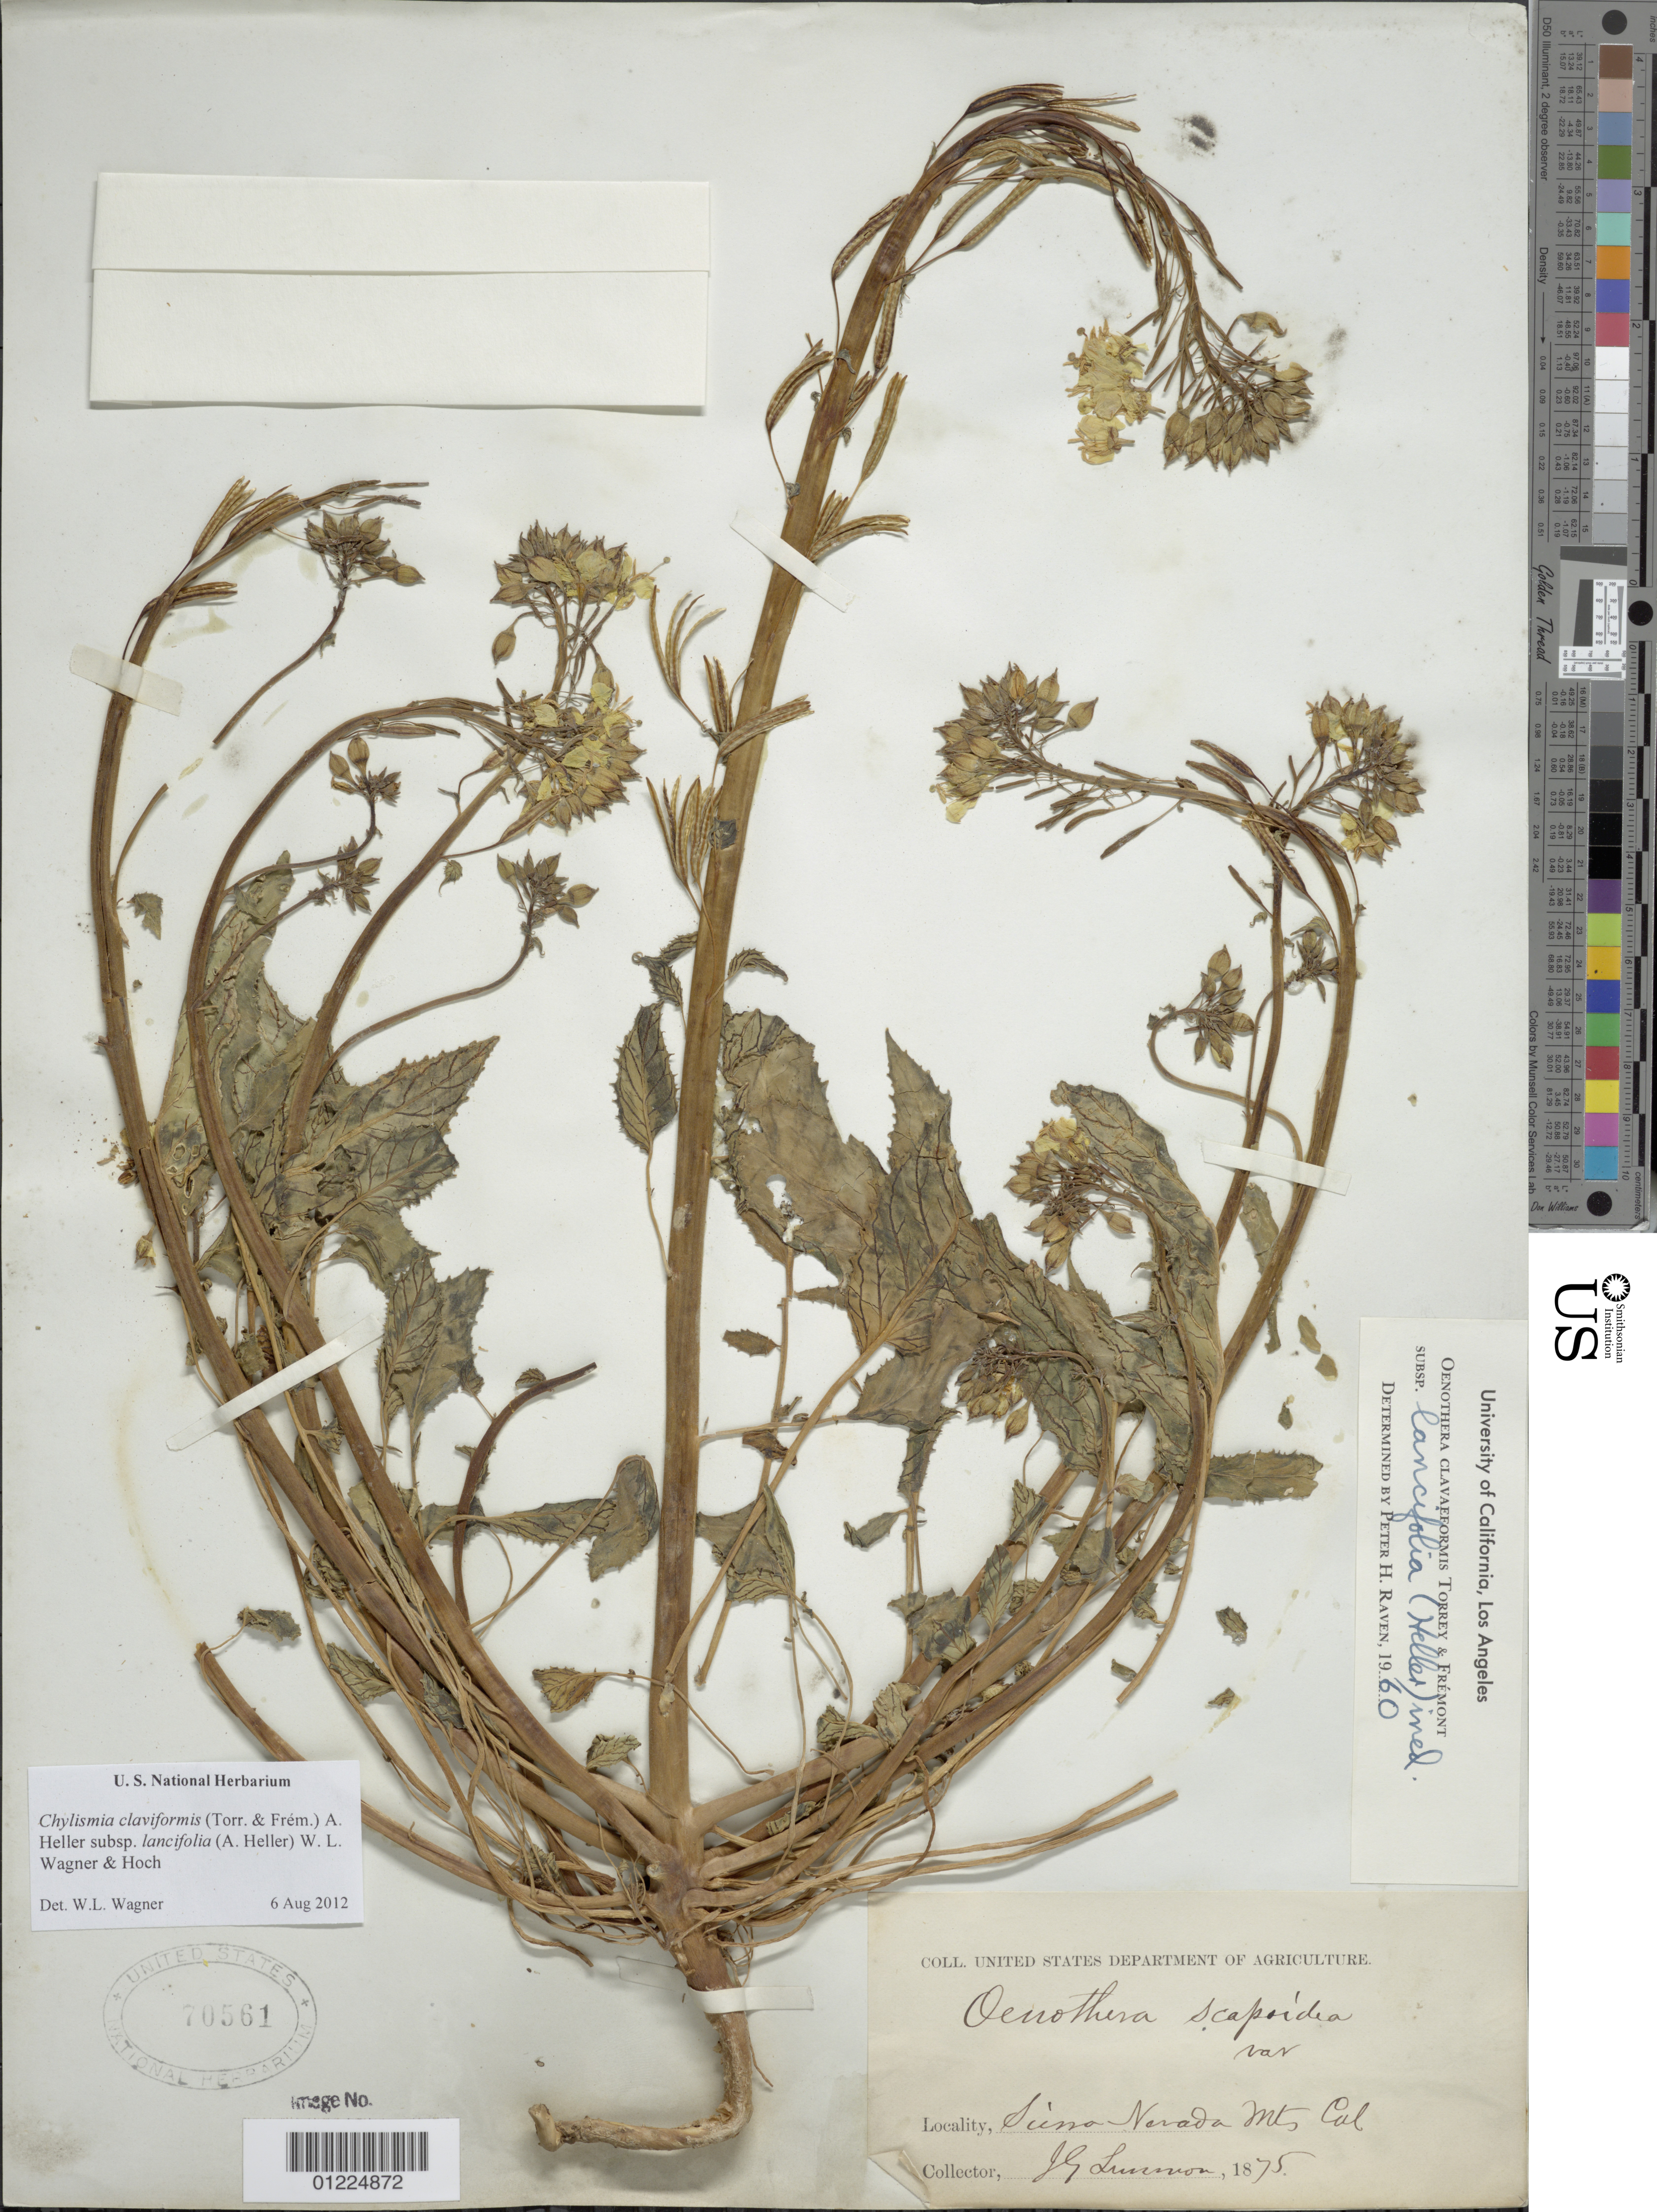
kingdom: Plantae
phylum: Tracheophyta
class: Magnoliopsida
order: Myrtales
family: Onagraceae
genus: Chylismia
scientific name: Chylismia claviformis subsp. lancifolia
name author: (A. Heller) W.L. Wagner & Hoch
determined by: Wagner, W. L., (BOT), Smithsonian Institution - National Museum of Natural History (UNITED STATES)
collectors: J. G. Lemmon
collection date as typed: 1875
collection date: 1875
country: United States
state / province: California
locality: Sierra Nevada Mtns.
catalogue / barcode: US 70561